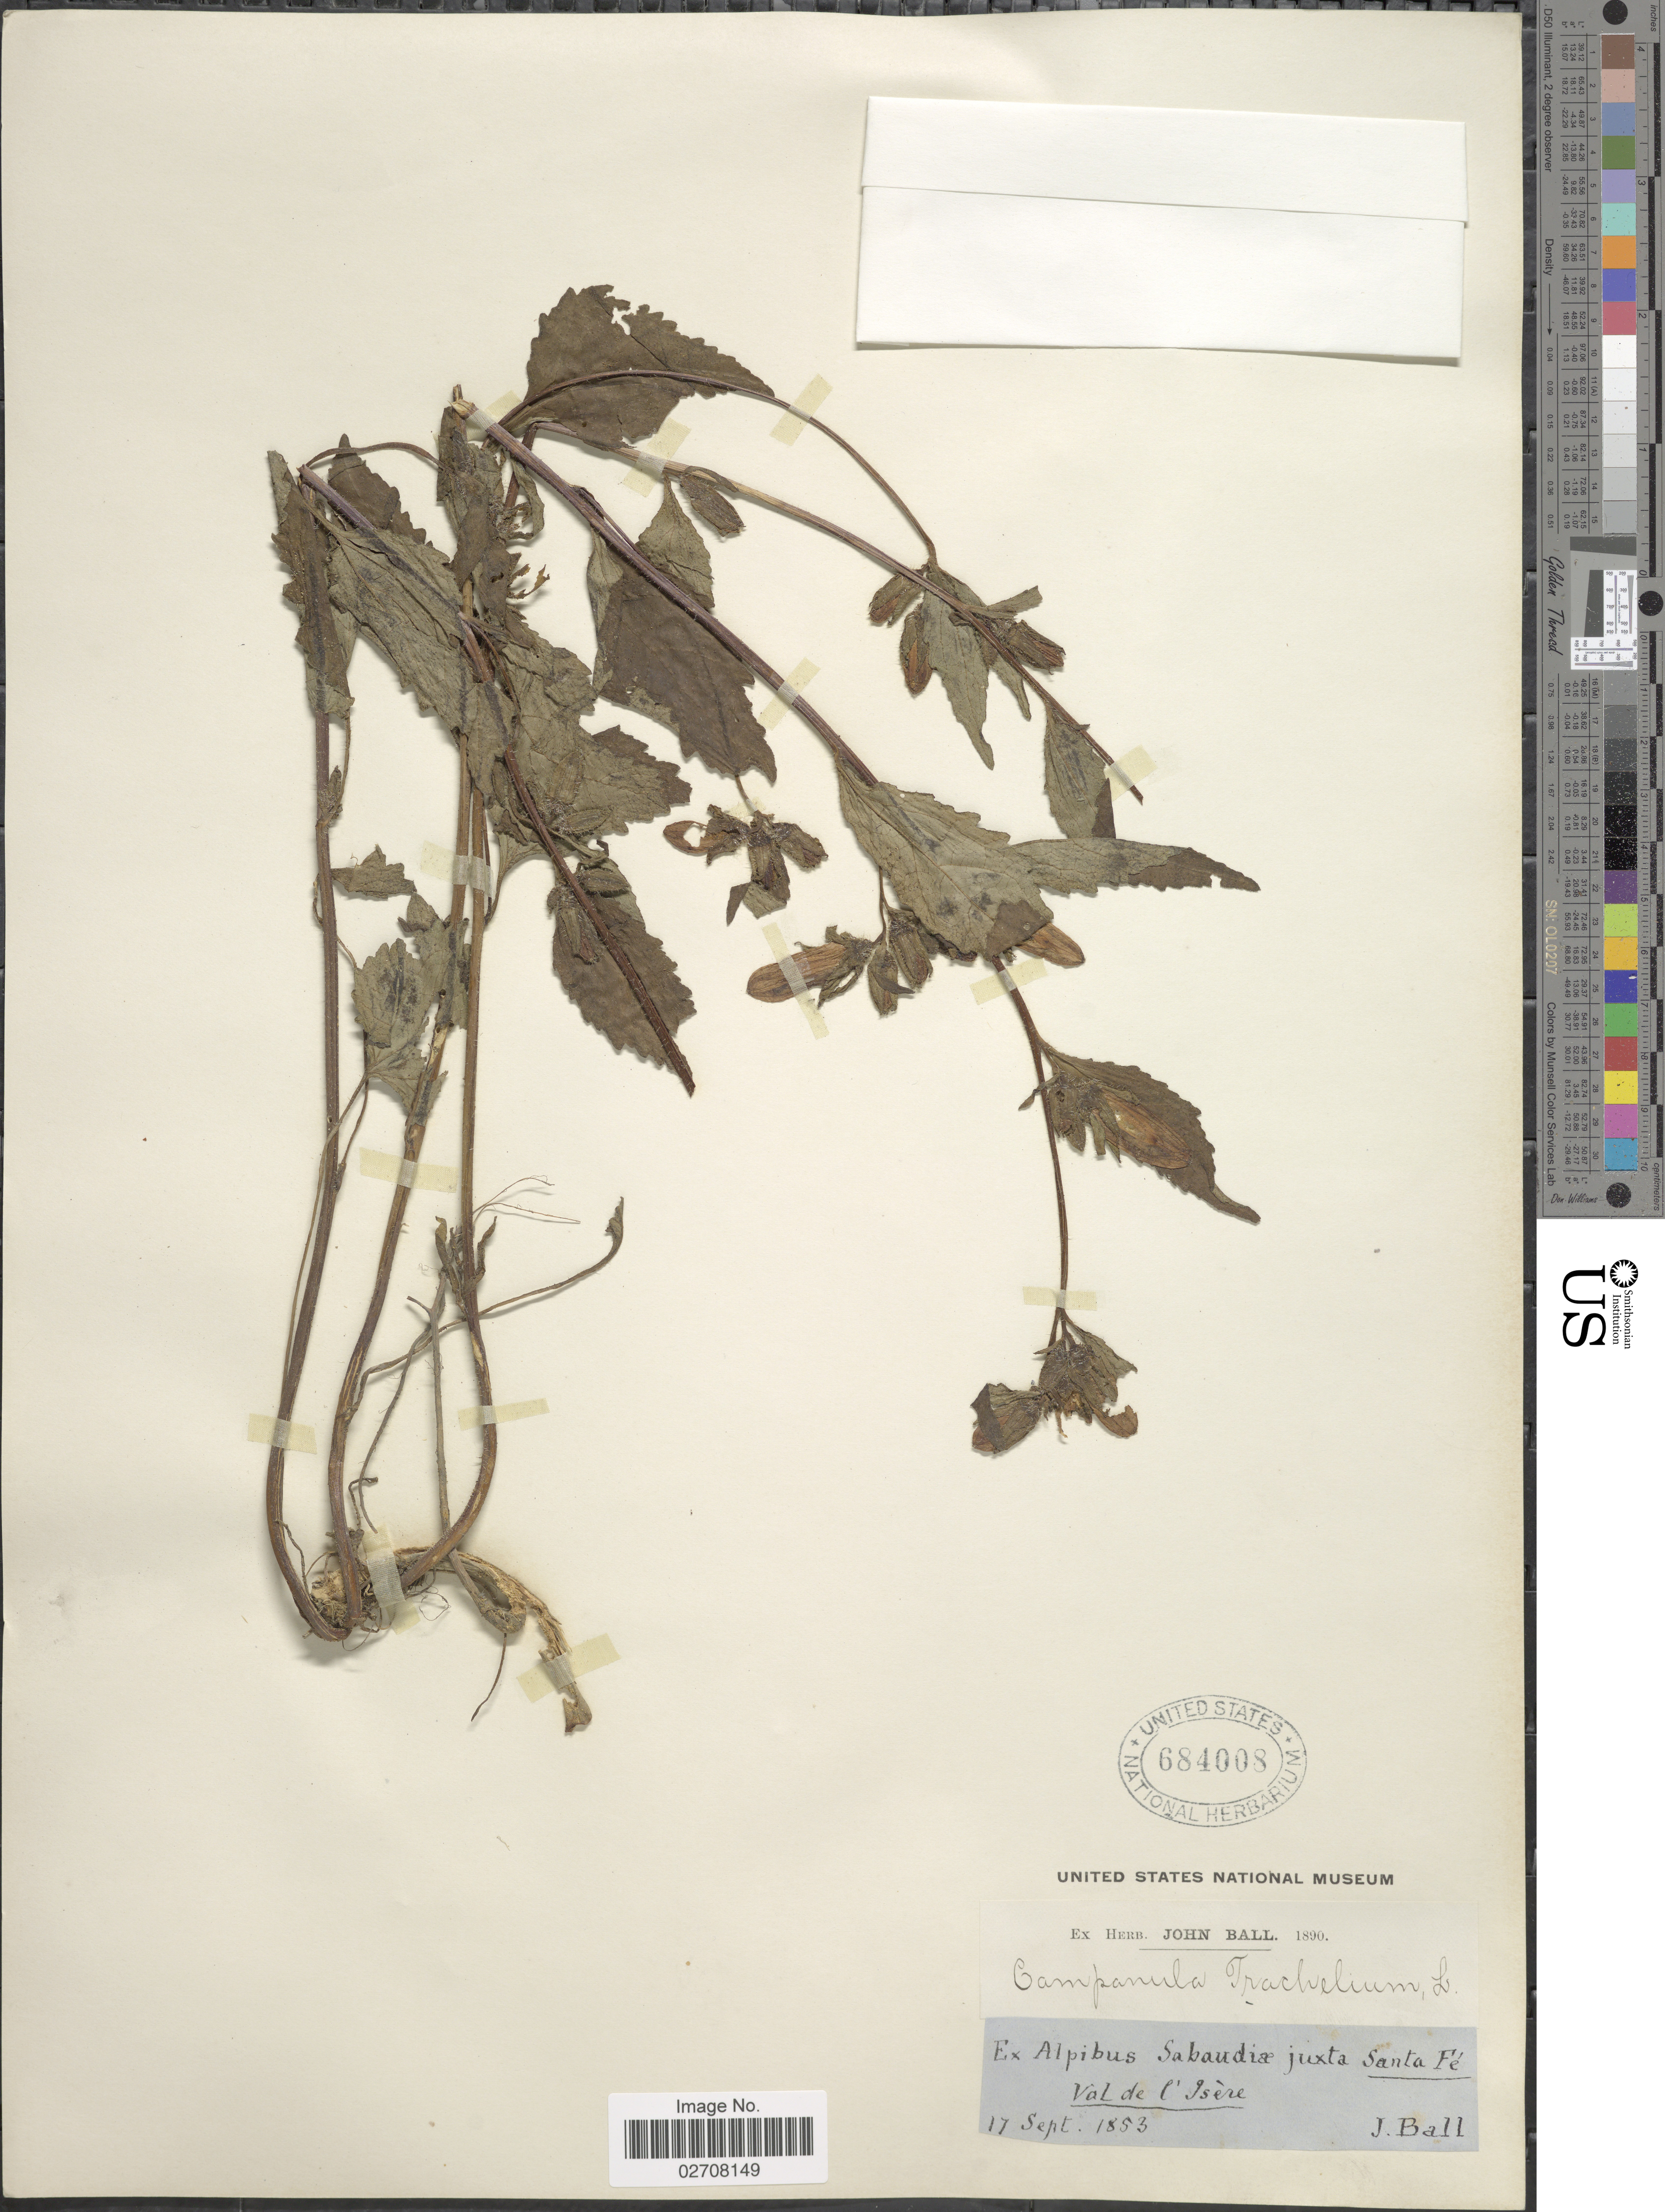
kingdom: Plantae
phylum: Tracheophyta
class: Magnoliopsida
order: Asterales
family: Campanulaceae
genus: Campanula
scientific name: Campanula trachelium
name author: L.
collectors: J. Ball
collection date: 1853-09-17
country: France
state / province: Auvergne-Rhône-Alpes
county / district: Isère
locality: Alpibus Sabaudiae juxta Santa Fe Val de l'Isère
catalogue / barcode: US 684008